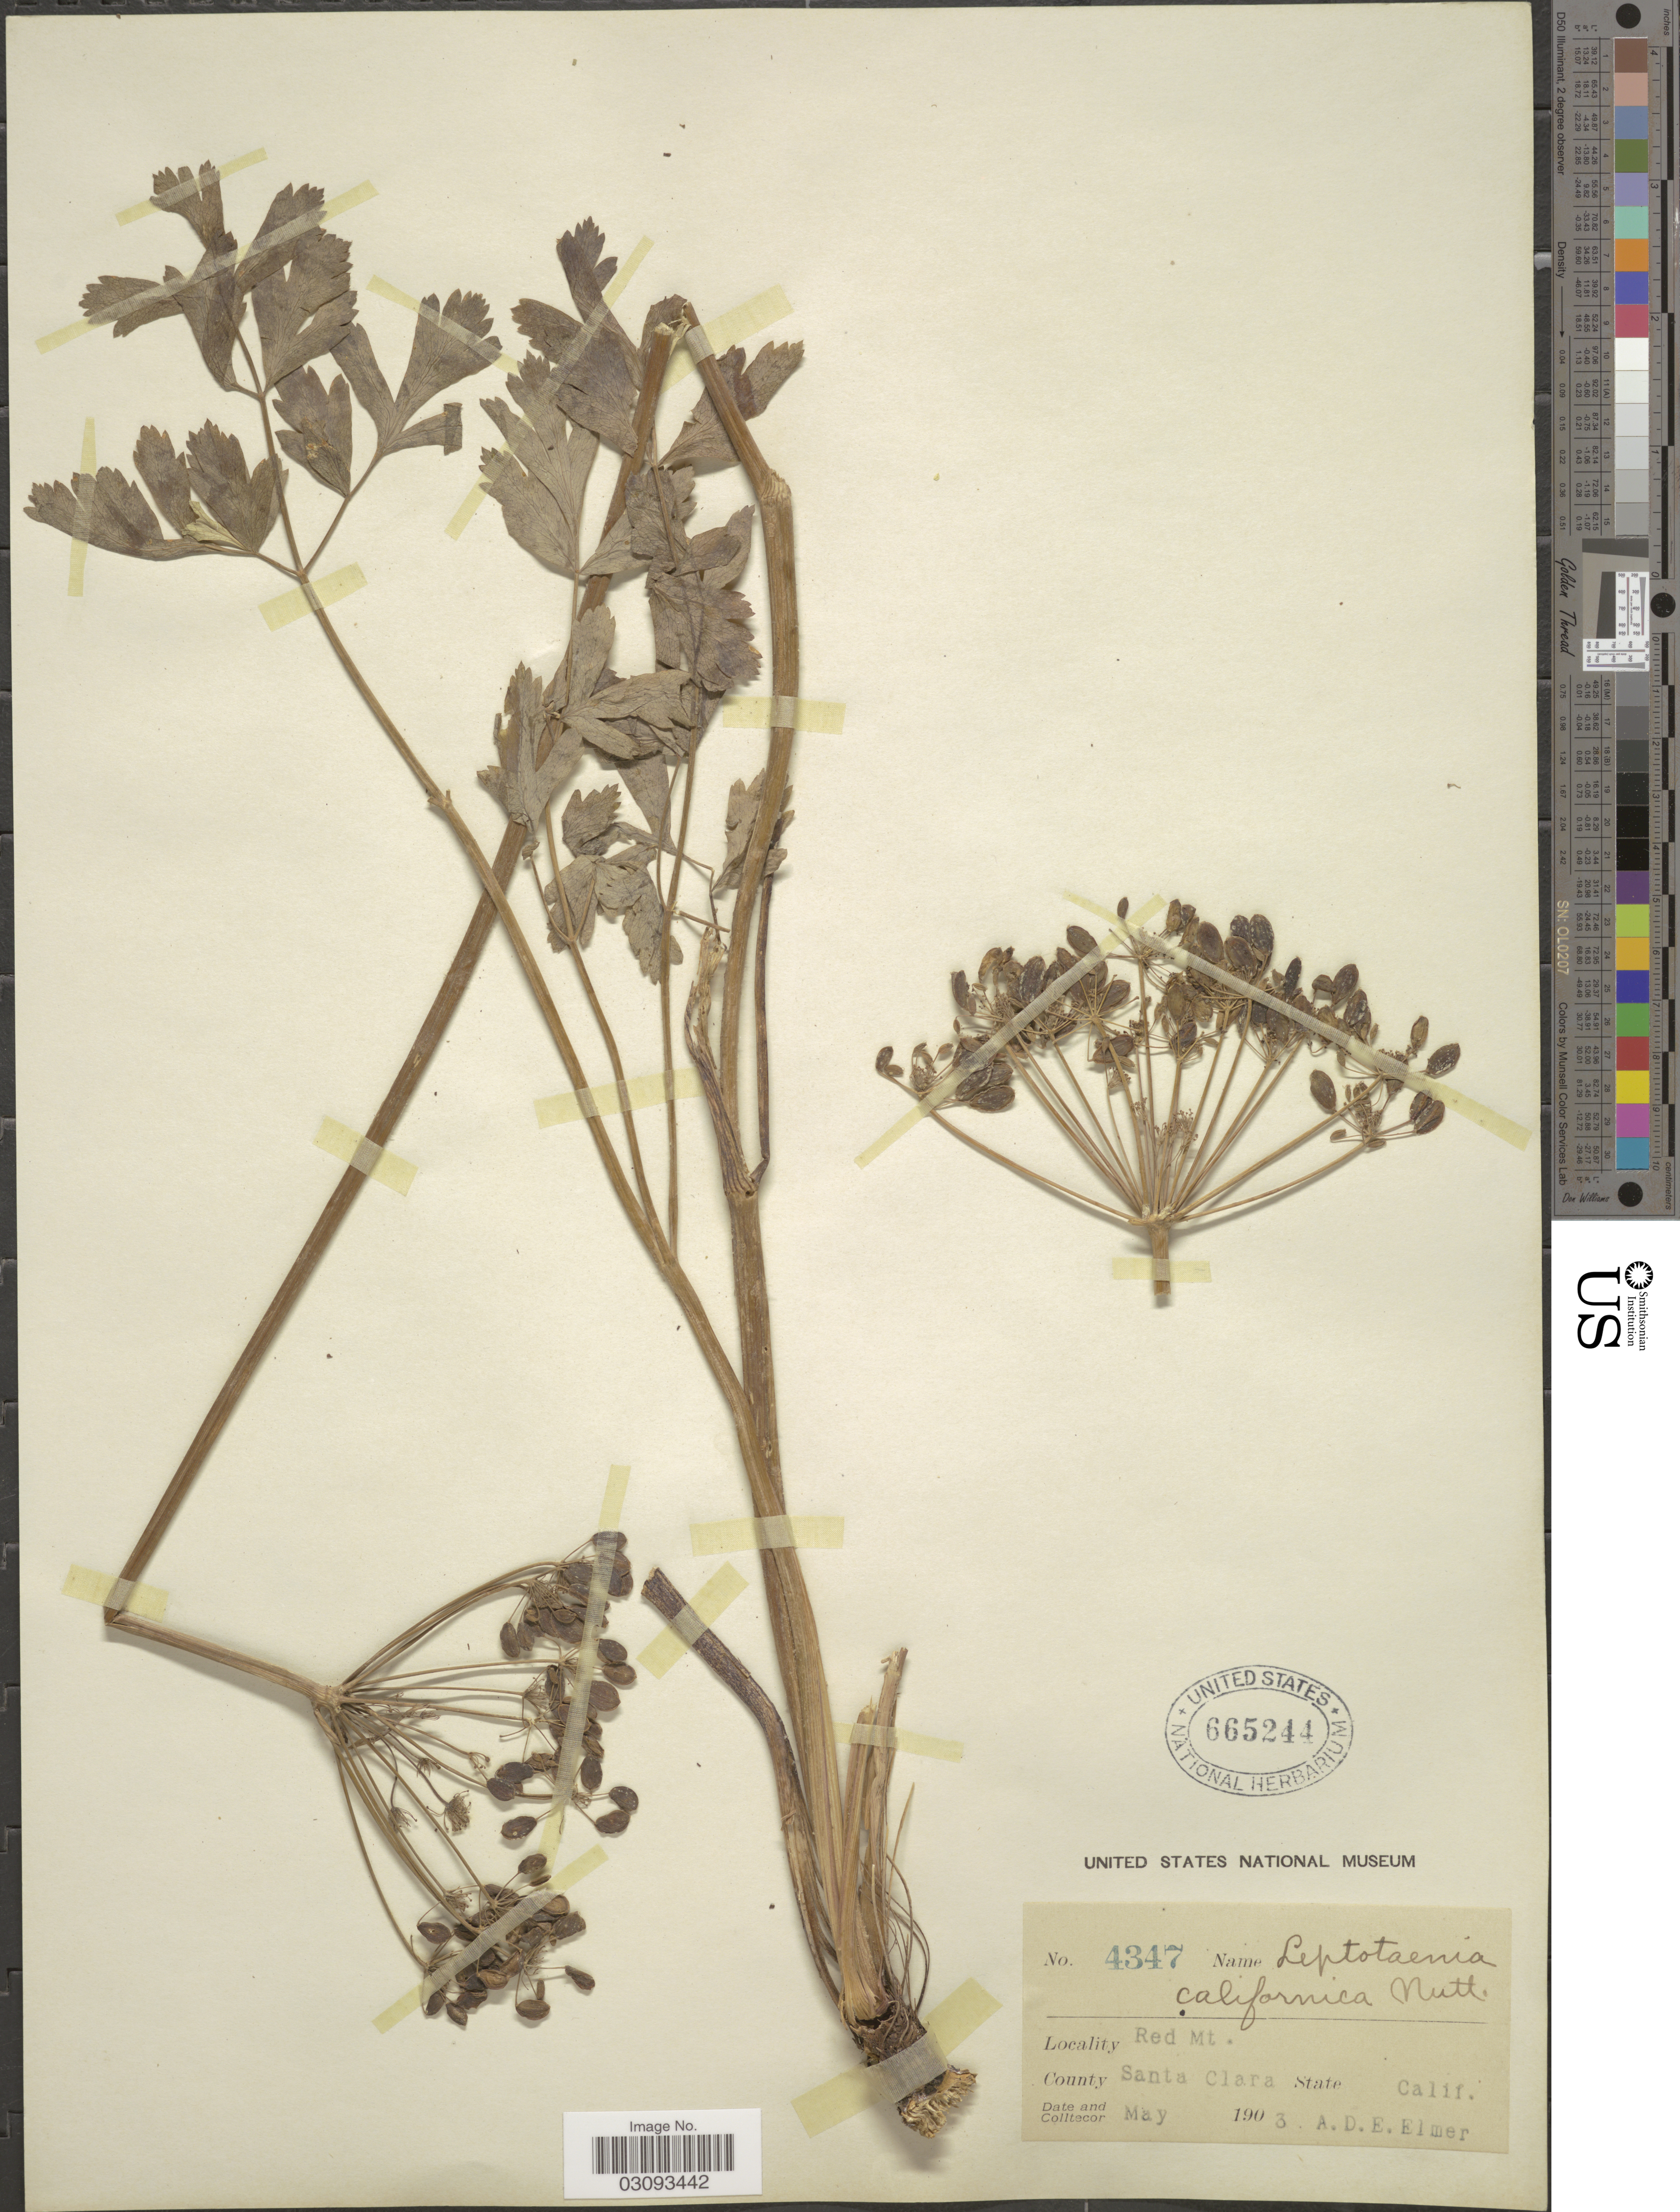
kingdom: Plantae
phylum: Tracheophyta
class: Magnoliopsida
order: Apiales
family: Apiaceae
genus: Lomatium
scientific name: Lomatium californicum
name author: (Nutt.) Mathias & Constance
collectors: A. D. E. Elmer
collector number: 4347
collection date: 1903-05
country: United States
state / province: California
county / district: Santa Clara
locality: Red Mt. County Santa Clara.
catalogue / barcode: US 665244